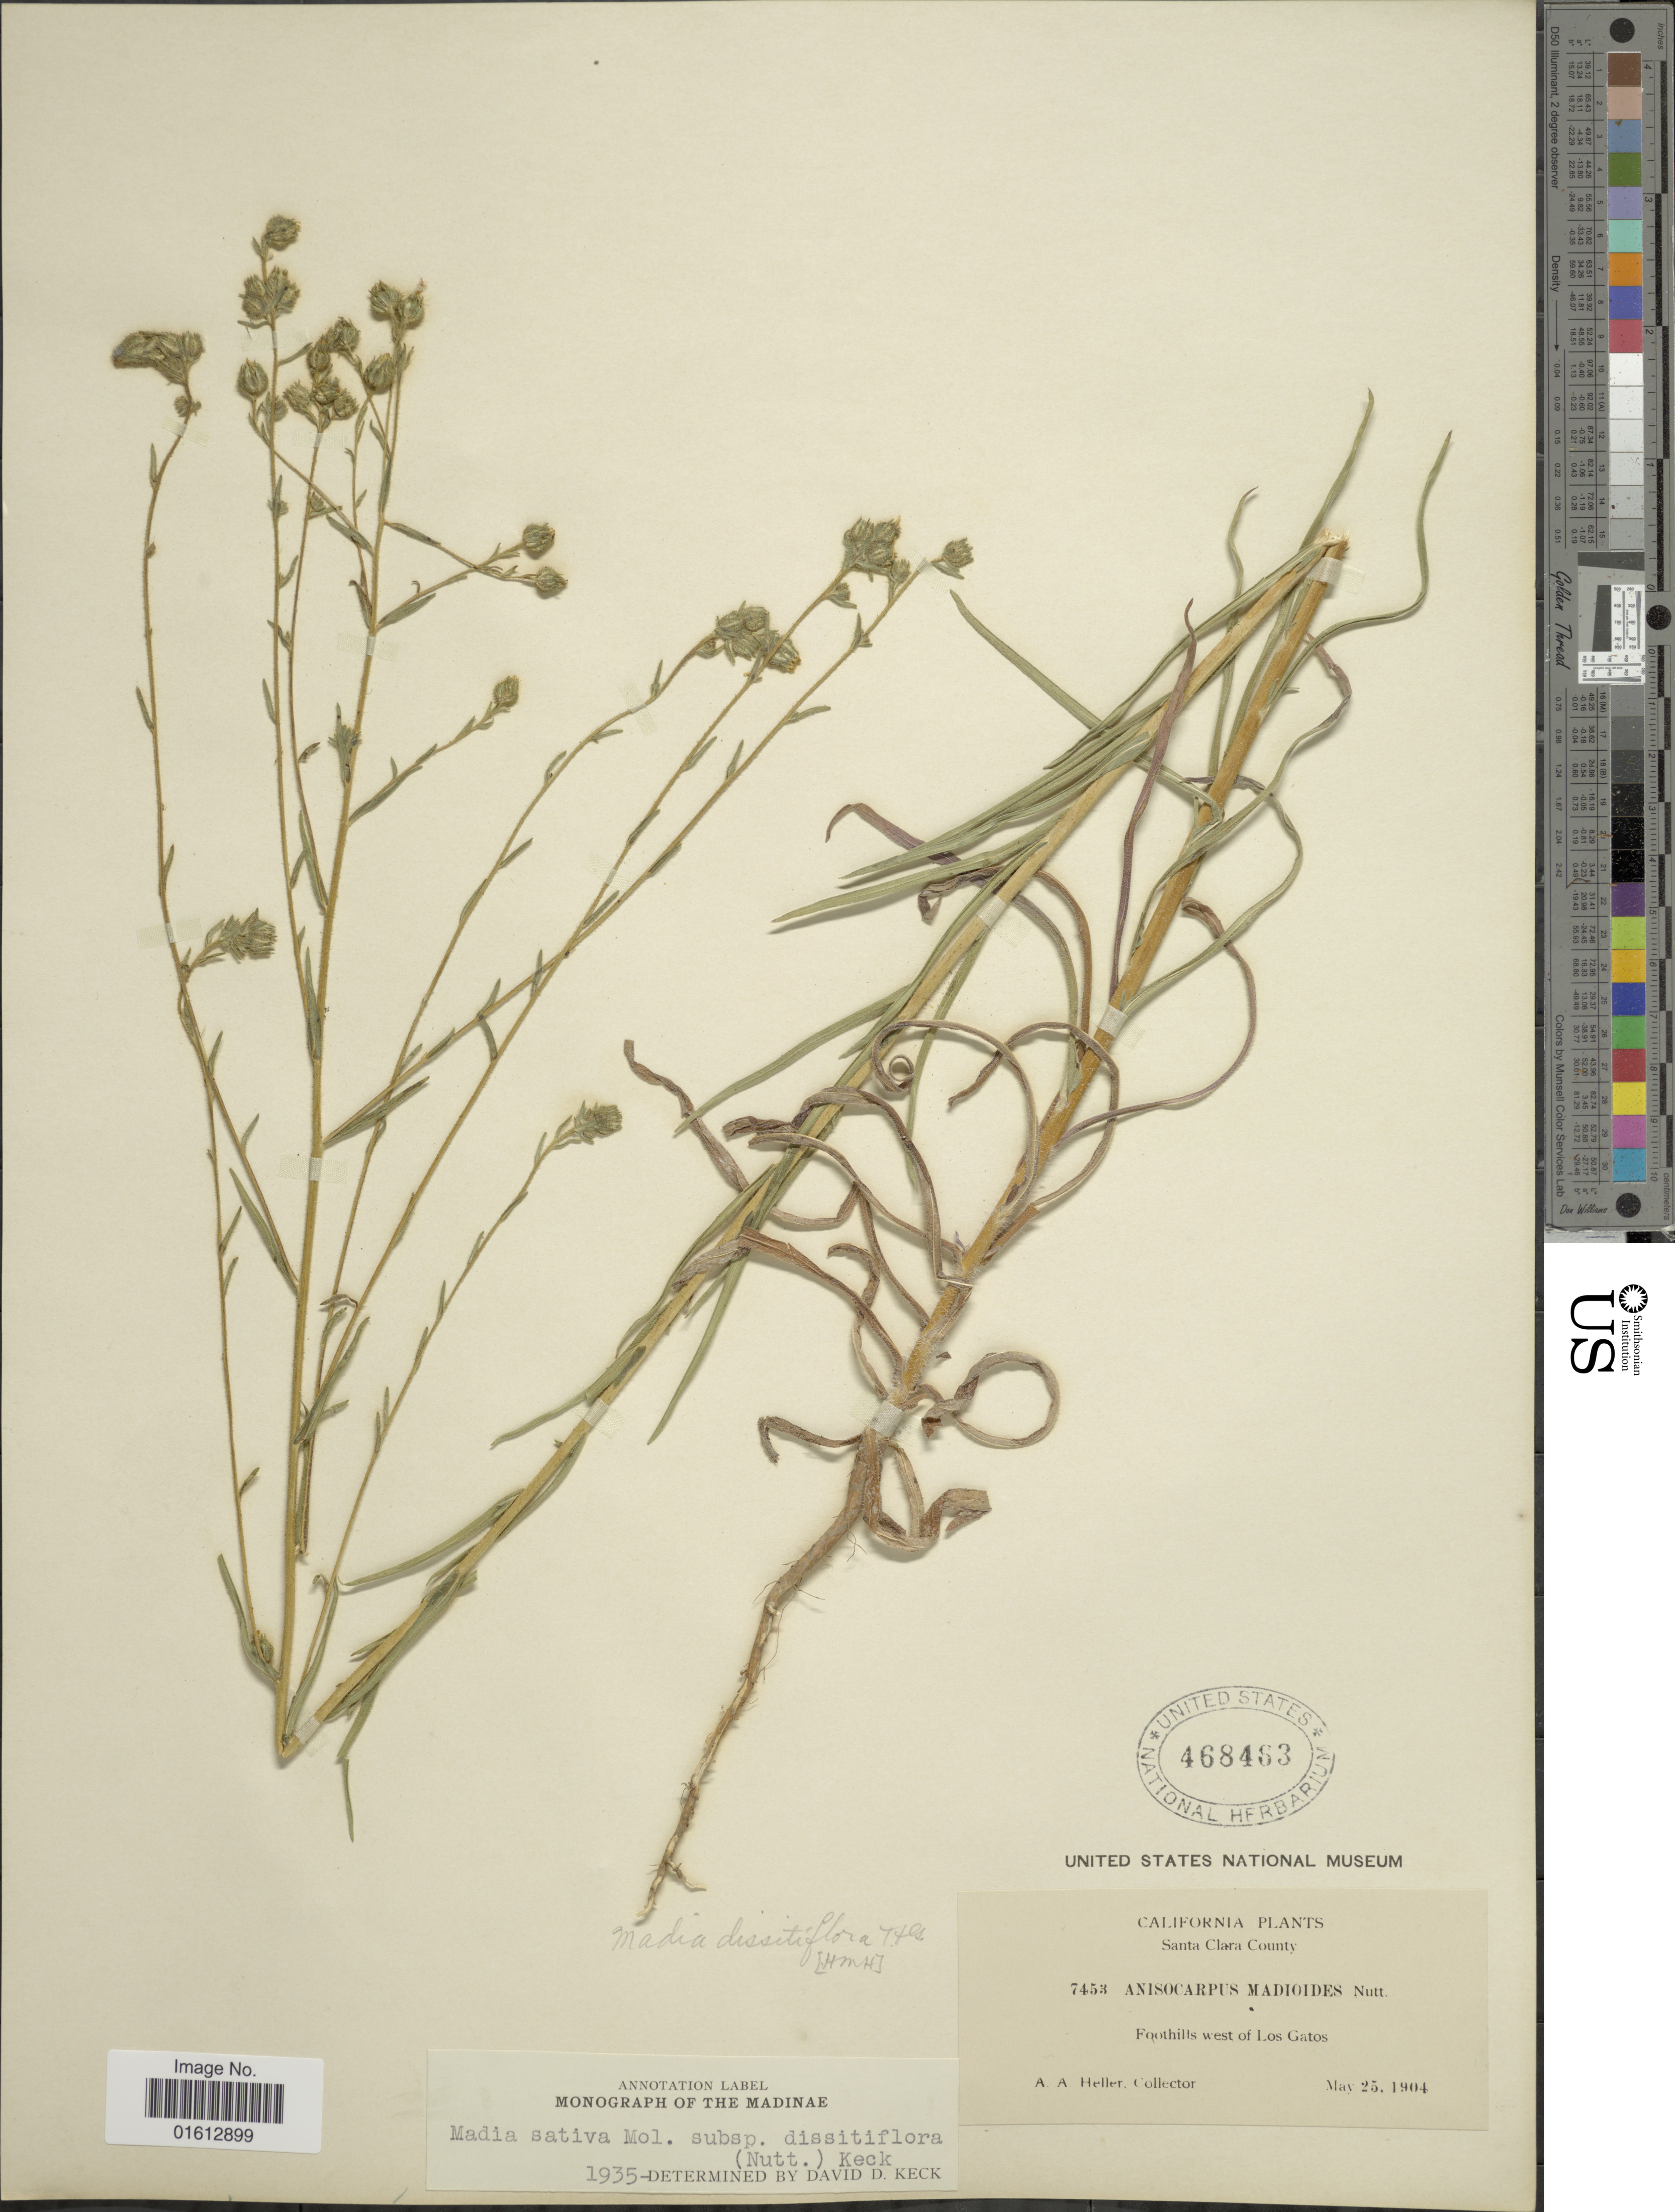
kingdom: Plantae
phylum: Tracheophyta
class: Magnoliopsida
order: Asterales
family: Asteraceae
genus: Madia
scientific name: Madia gracilis subsp. gracilis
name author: (Sm.) D.D. Keck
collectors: A. A. Heller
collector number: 7453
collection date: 1904-05-25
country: United States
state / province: California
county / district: Santa Clara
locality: California, Santa Clara County, Foothills west of Los Gatos.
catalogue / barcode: US 468463